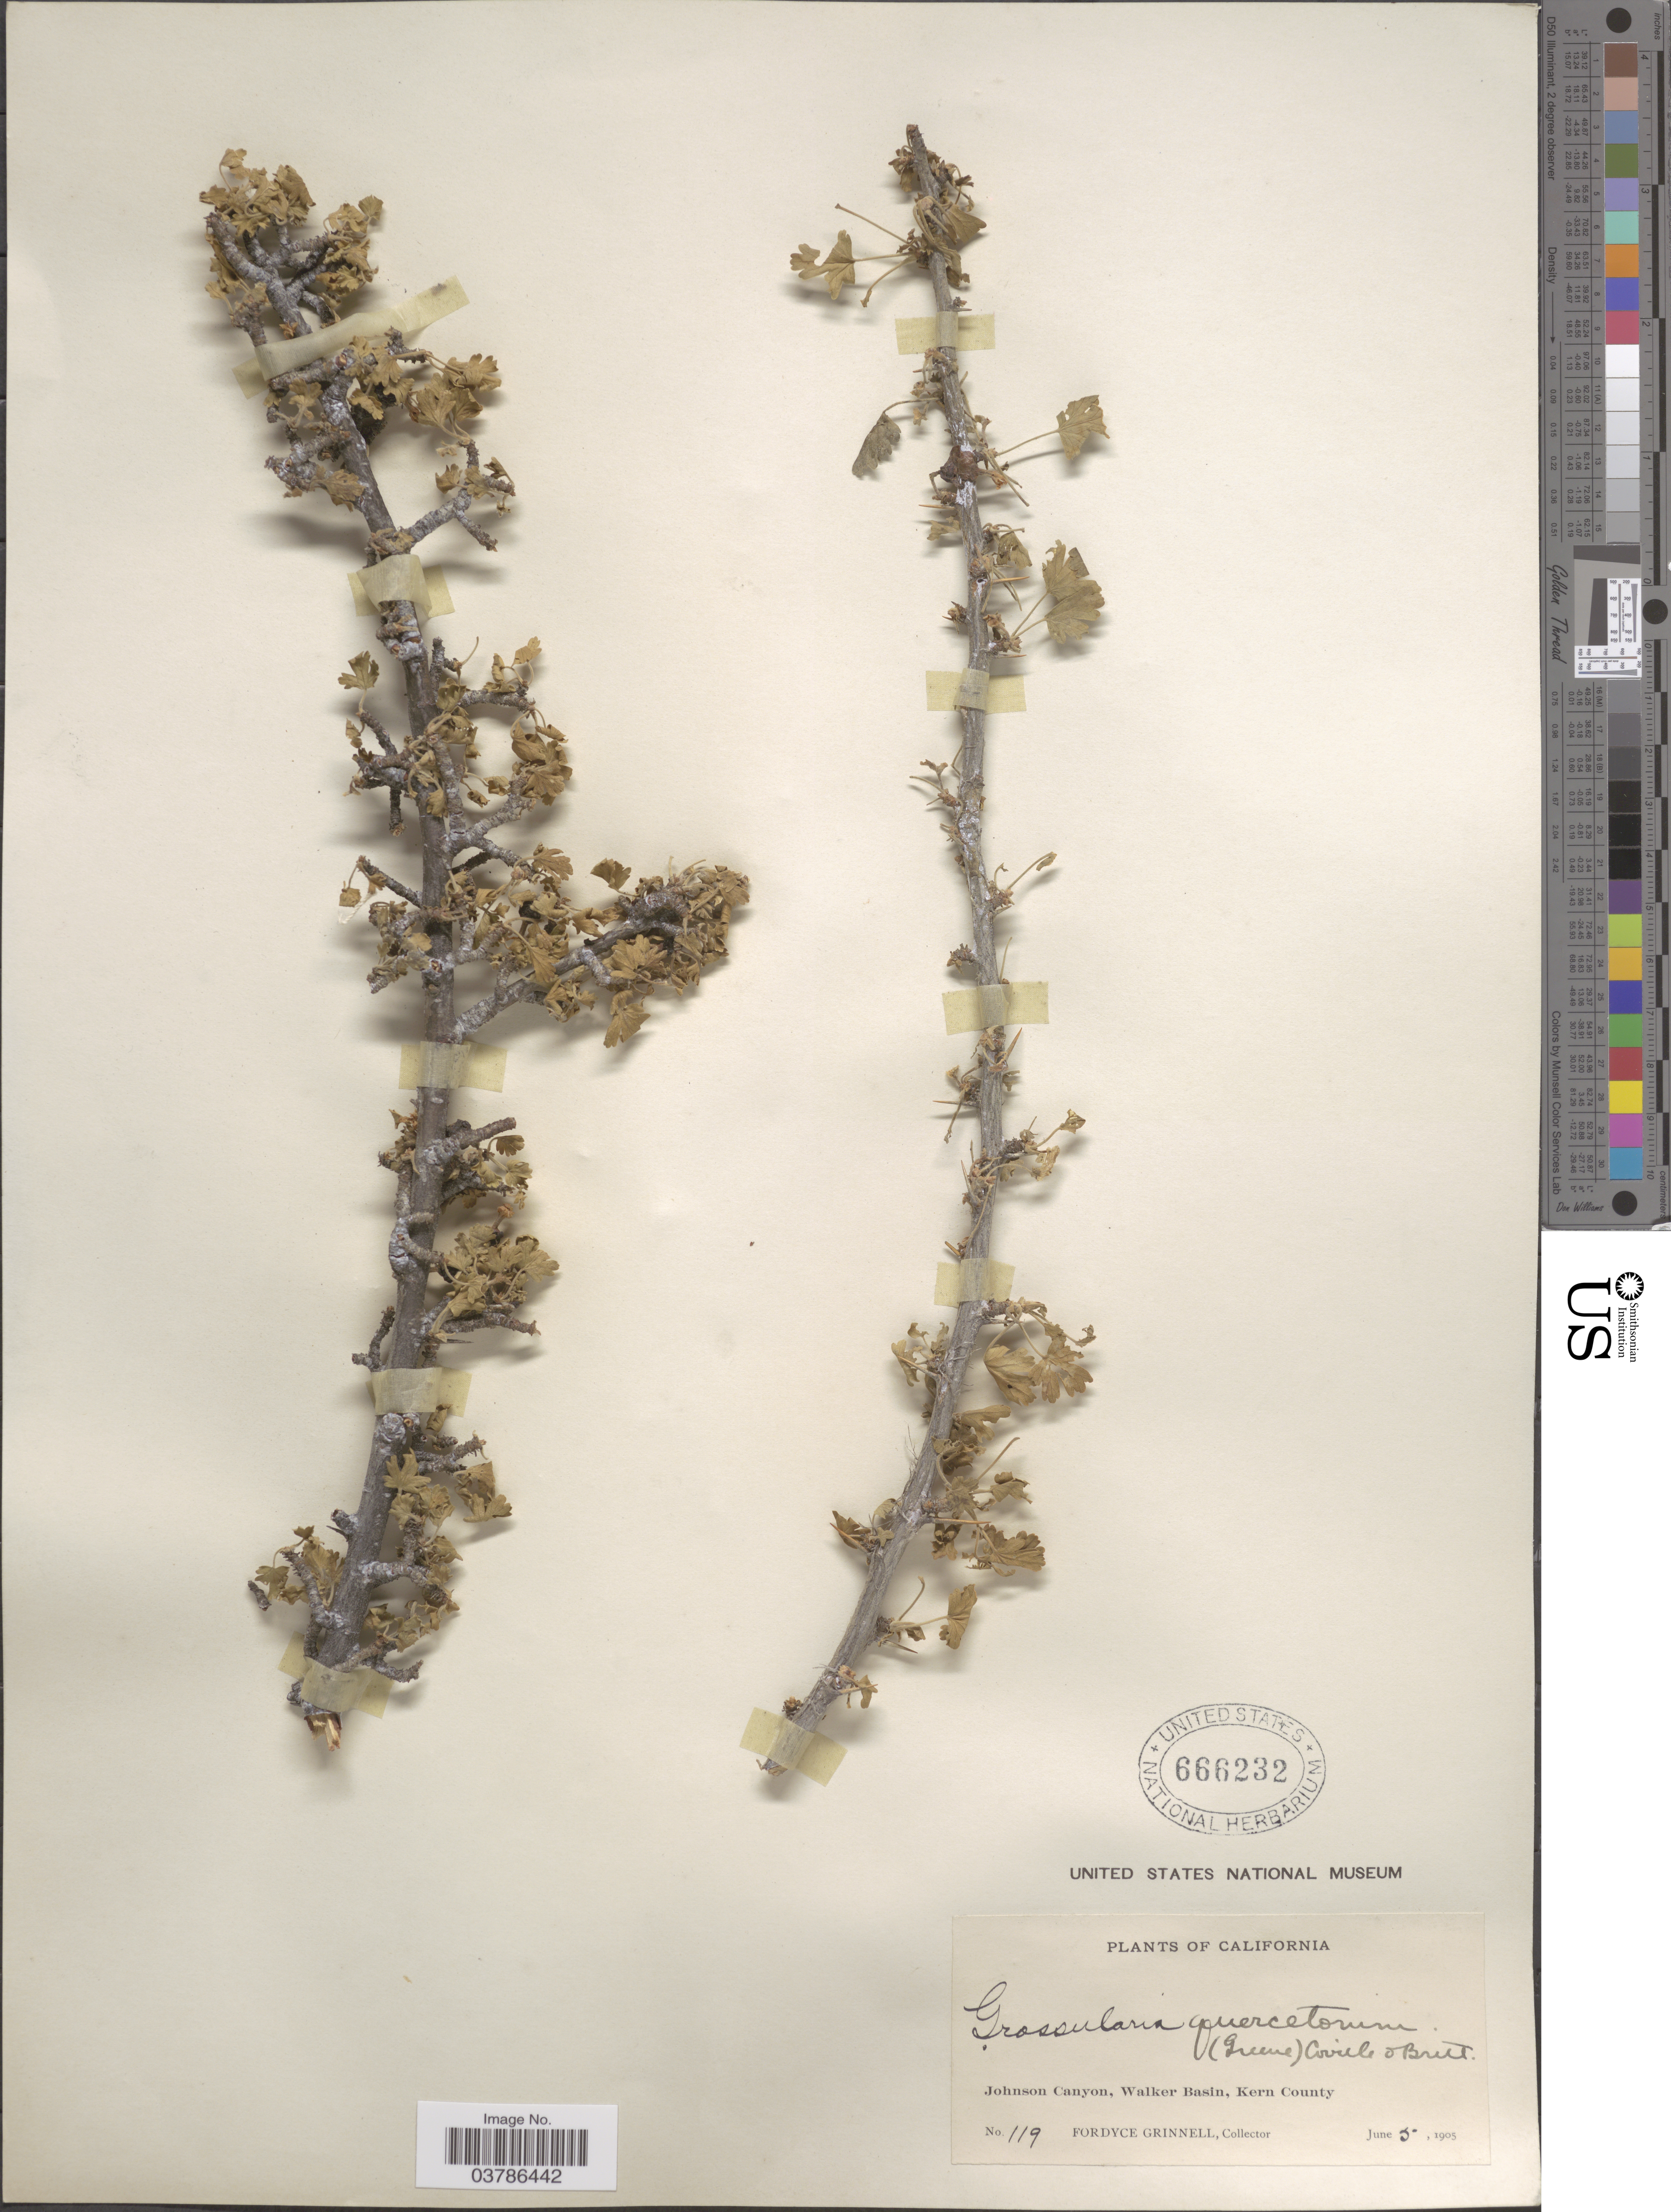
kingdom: Plantae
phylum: Tracheophyta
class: Magnoliopsida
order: Saxifragales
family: Grossulariaceae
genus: Ribes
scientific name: Ribes quercetorum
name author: Greene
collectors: F. Grinnell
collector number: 119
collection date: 1905-06-05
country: United States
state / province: California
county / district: Kern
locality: Johnson Canyon, Walker Basin, Kern County.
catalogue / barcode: US 666232